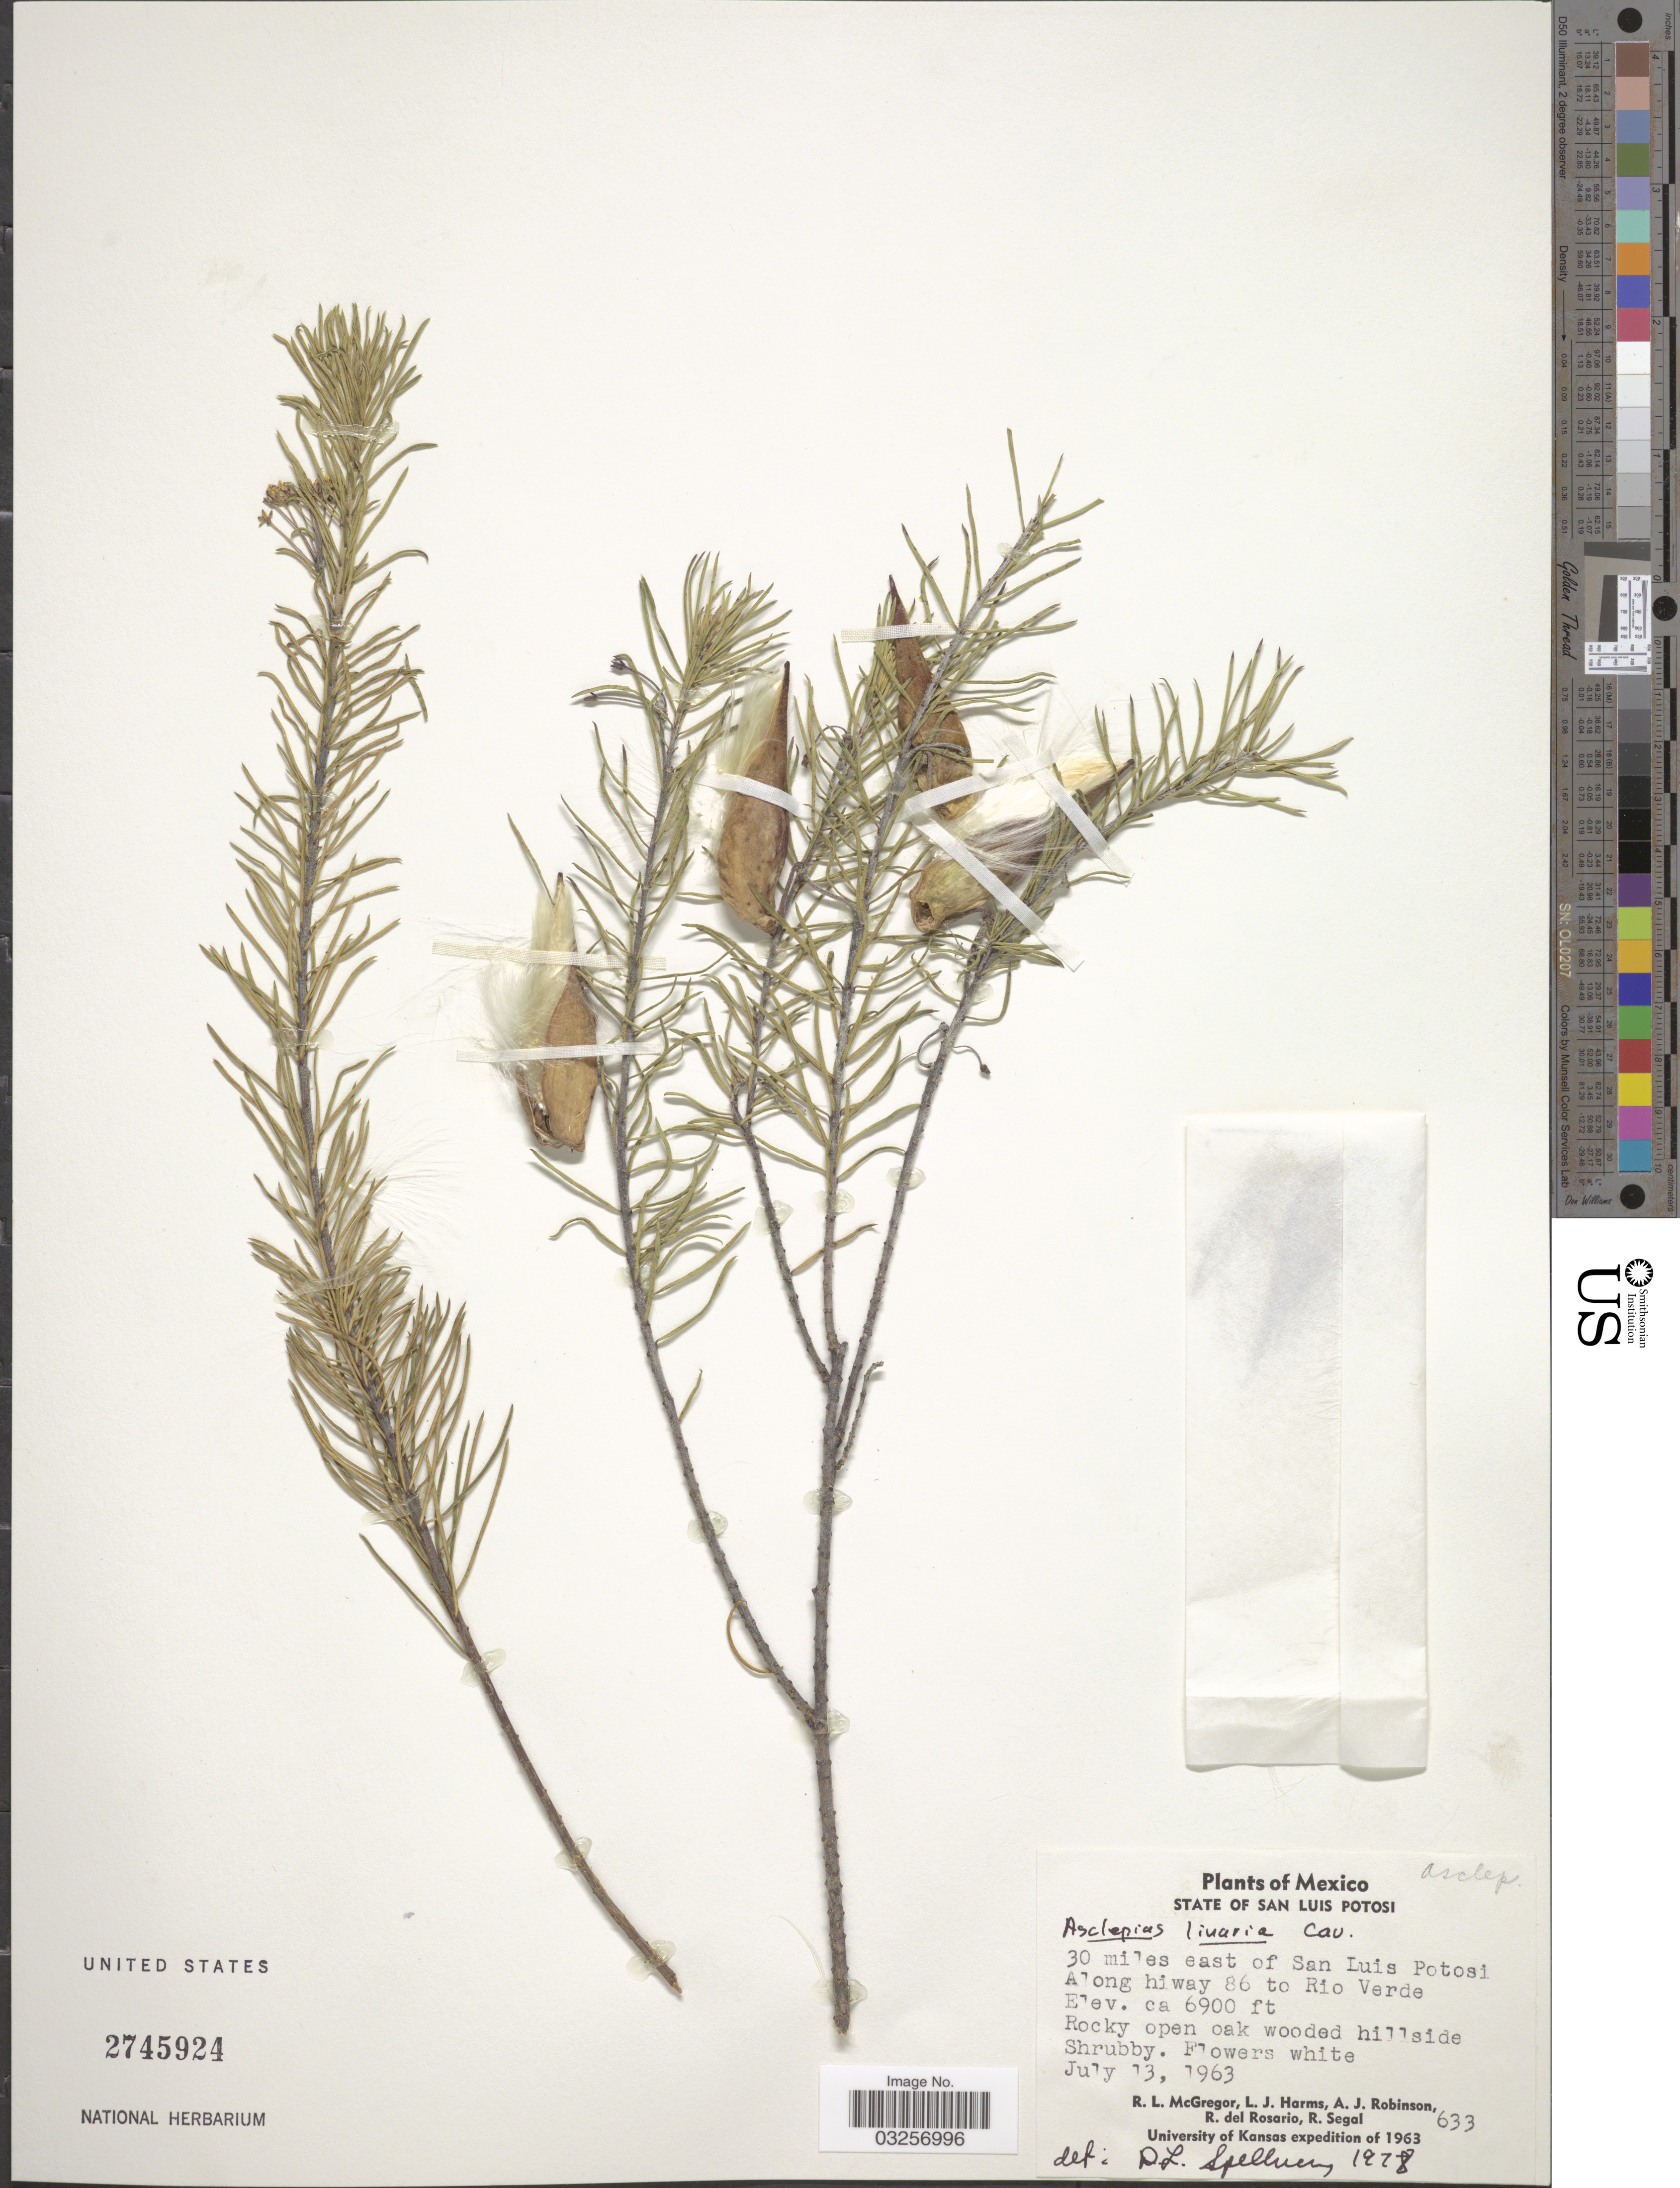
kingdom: Plantae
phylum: Tracheophyta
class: Magnoliopsida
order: Gentianales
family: Apocynaceae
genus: Asclepias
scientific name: Asclepias linaria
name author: Cav.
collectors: R. McGregor, L. Harms, A. J. Robinson, R. del Rosario & R. Segal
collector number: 633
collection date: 1963-07-13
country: Mexico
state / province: San Luis Potosí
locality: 30 miles east of San Luis Potosi. Along hiway 86 to Rio Verde.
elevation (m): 2103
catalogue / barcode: US 2745924